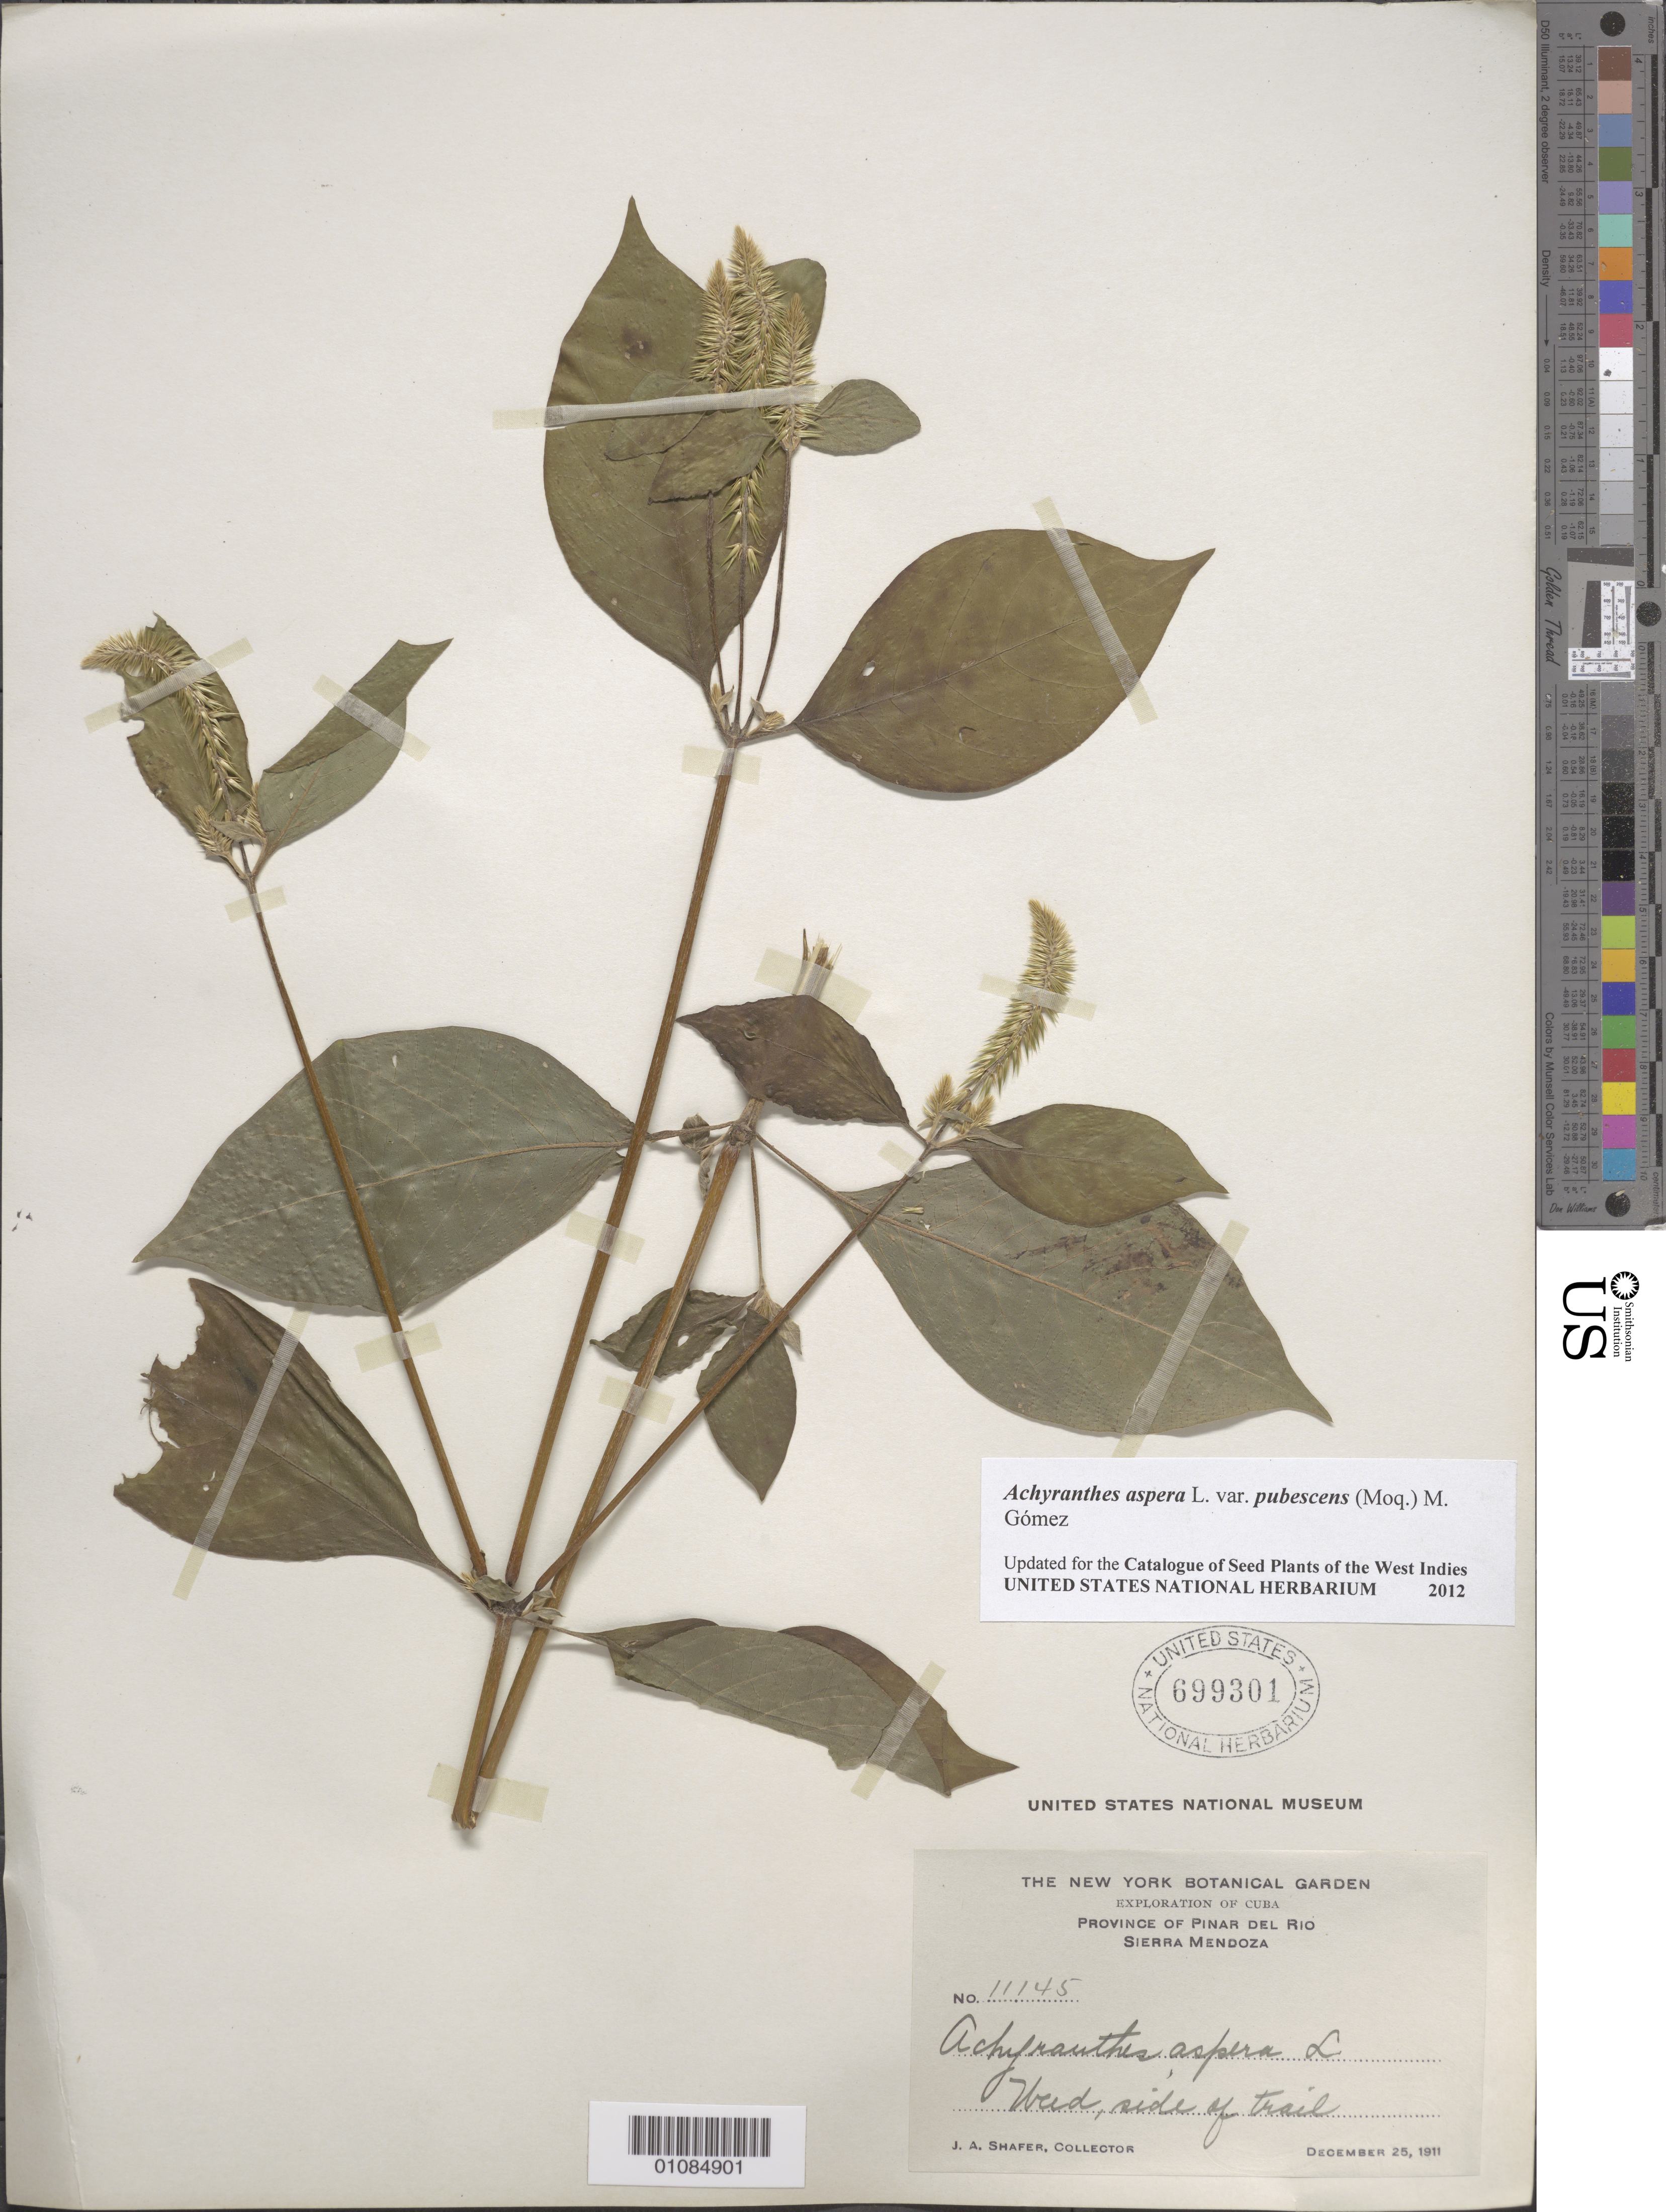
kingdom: Plantae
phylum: Tracheophyta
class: Magnoliopsida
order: Caryophyllales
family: Amaranthaceae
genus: Achyranthes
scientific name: Achyranthes aspera var. pubescens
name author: (Moq.) C. C. Towns.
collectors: J. A. Shafer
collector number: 11145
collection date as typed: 25 Dec 1911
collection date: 1911-12-25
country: Cuba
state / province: Pinar del Rio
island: Cuba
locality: Sierra Mendoza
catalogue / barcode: US 699301